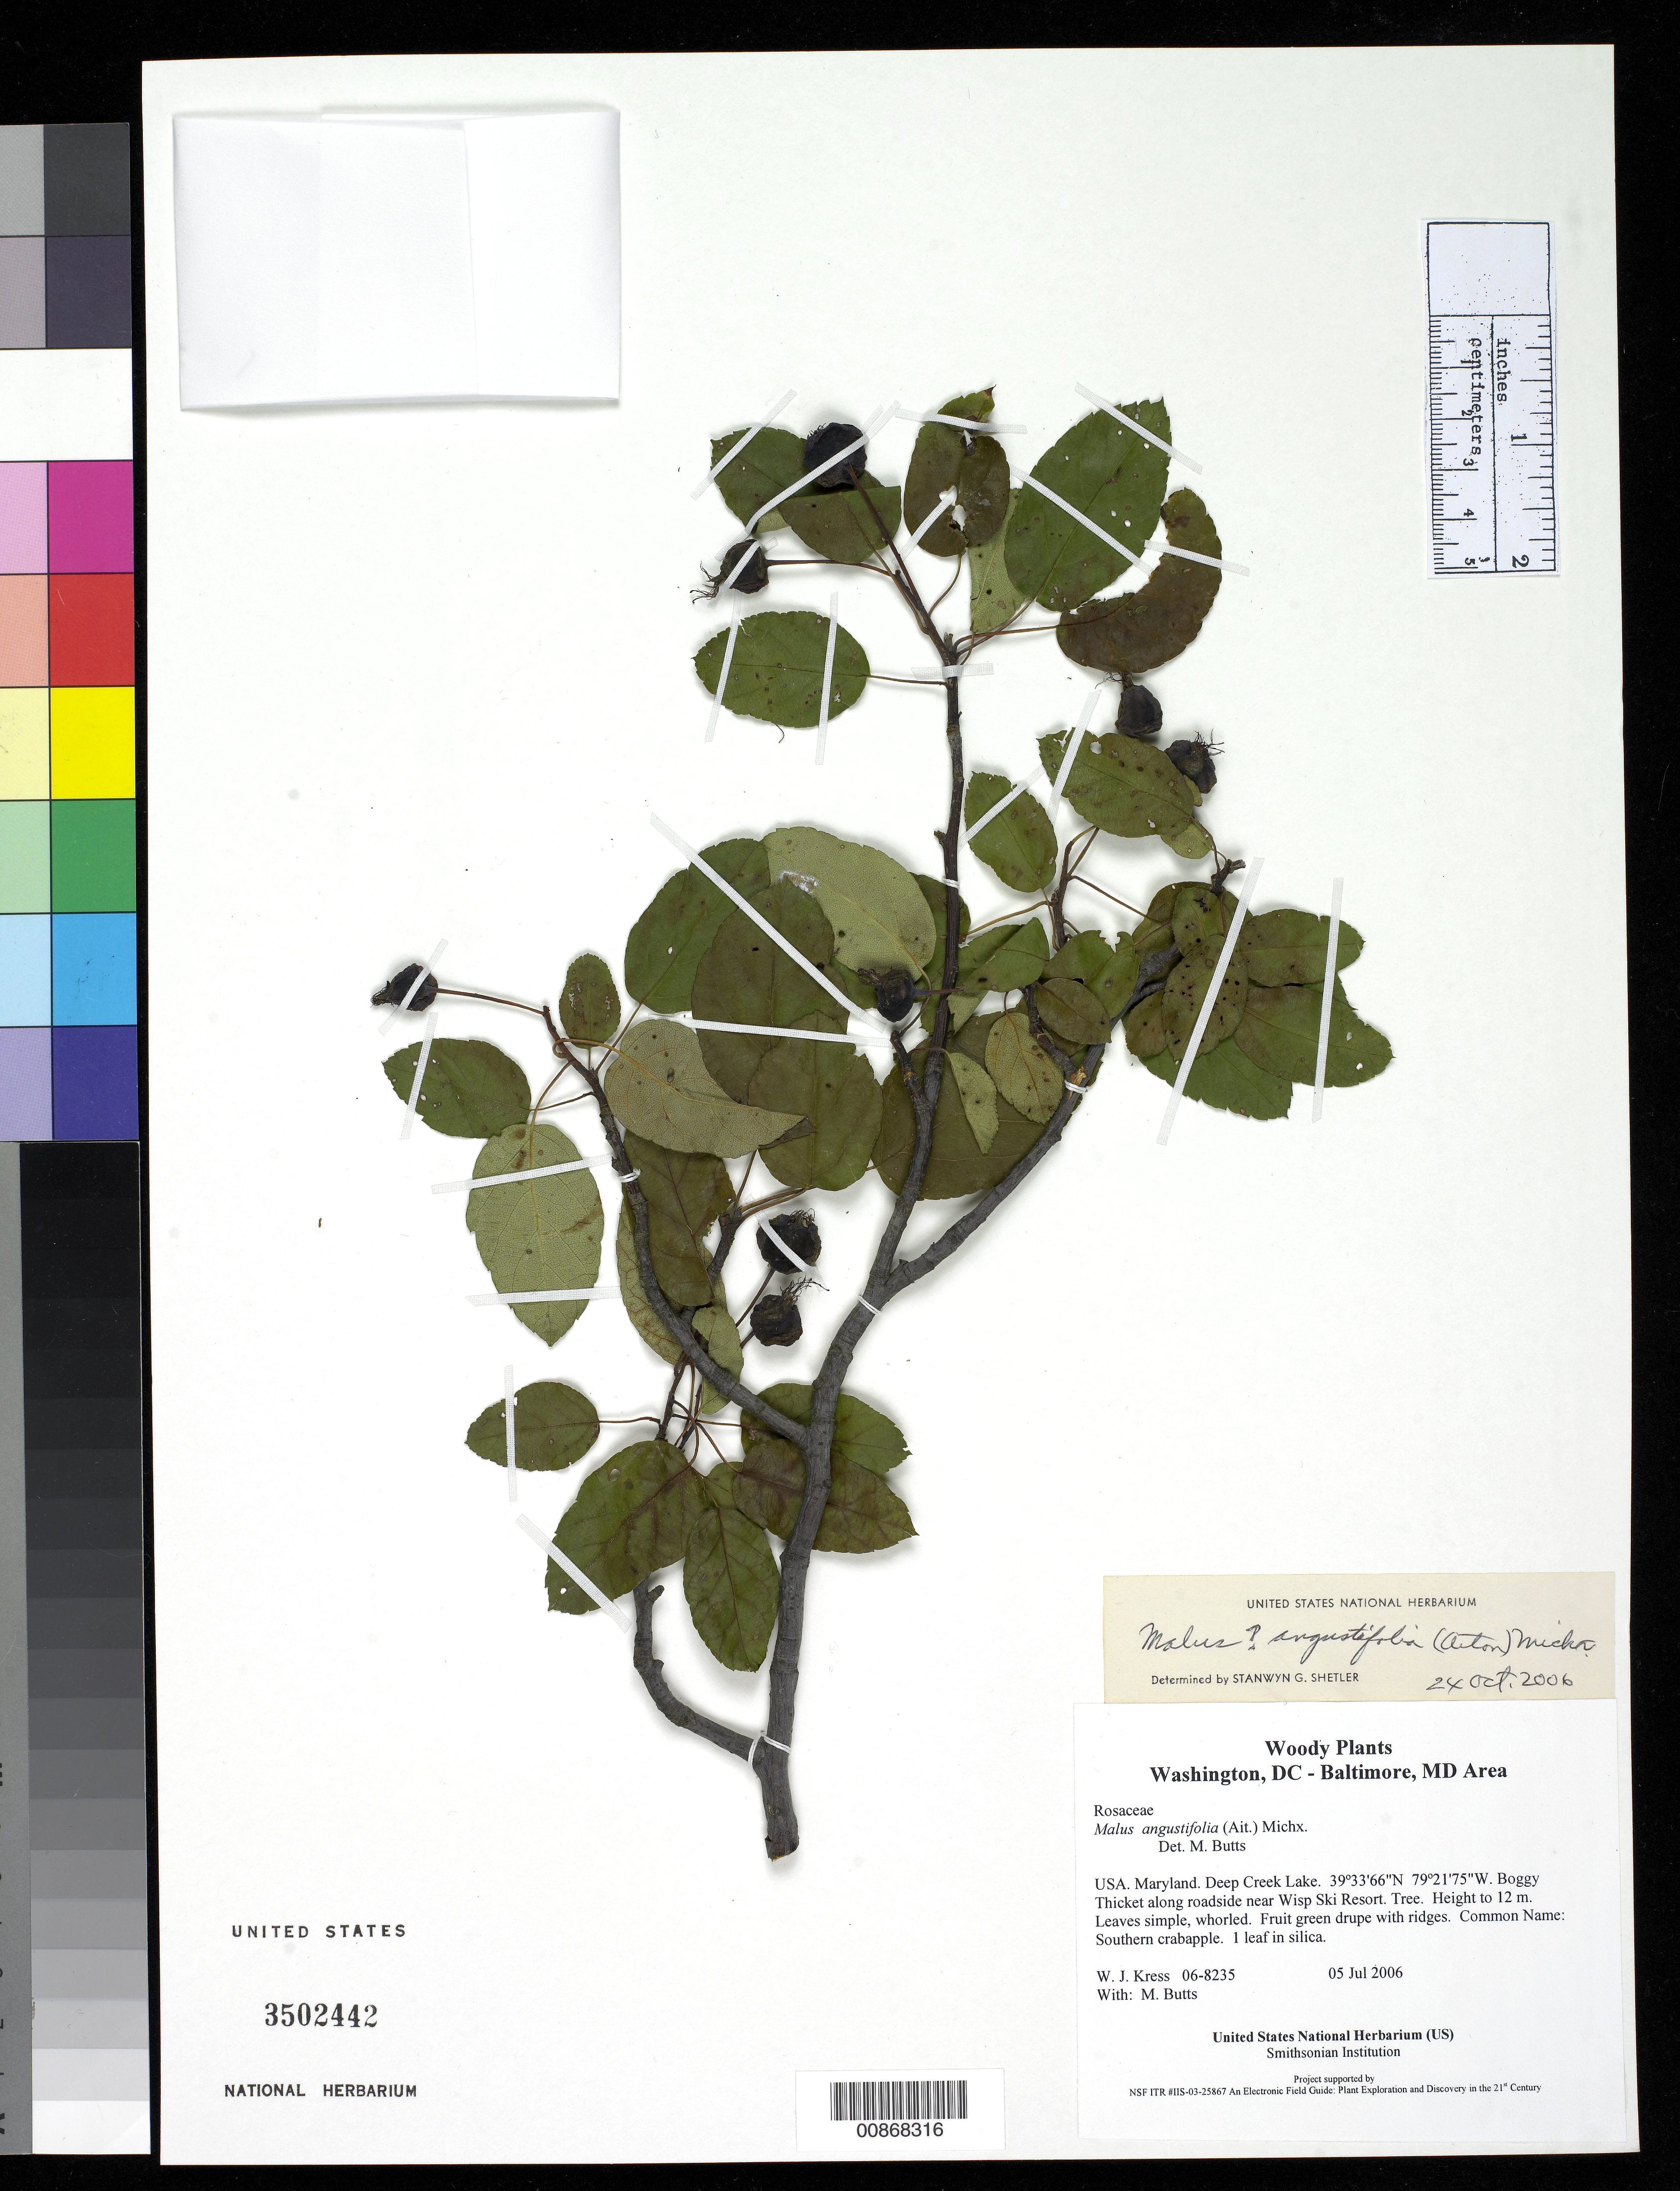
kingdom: Plantae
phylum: Tracheophyta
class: Magnoliopsida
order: Rosales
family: Rosaceae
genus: Malus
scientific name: Malus angustifolia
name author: (Aiton) Michx.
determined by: Shetler, Stanwyn G., (US), NMNH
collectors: W. J. Kress & M. B. Butts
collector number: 06-8235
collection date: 2006-07-05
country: United States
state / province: Maryland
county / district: Garrett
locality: Deep Creek Lake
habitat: Boggy Thicket along roadside near Wisp Ski Resort.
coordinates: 39 33 66 N, 79 21 75 W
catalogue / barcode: US 3502442